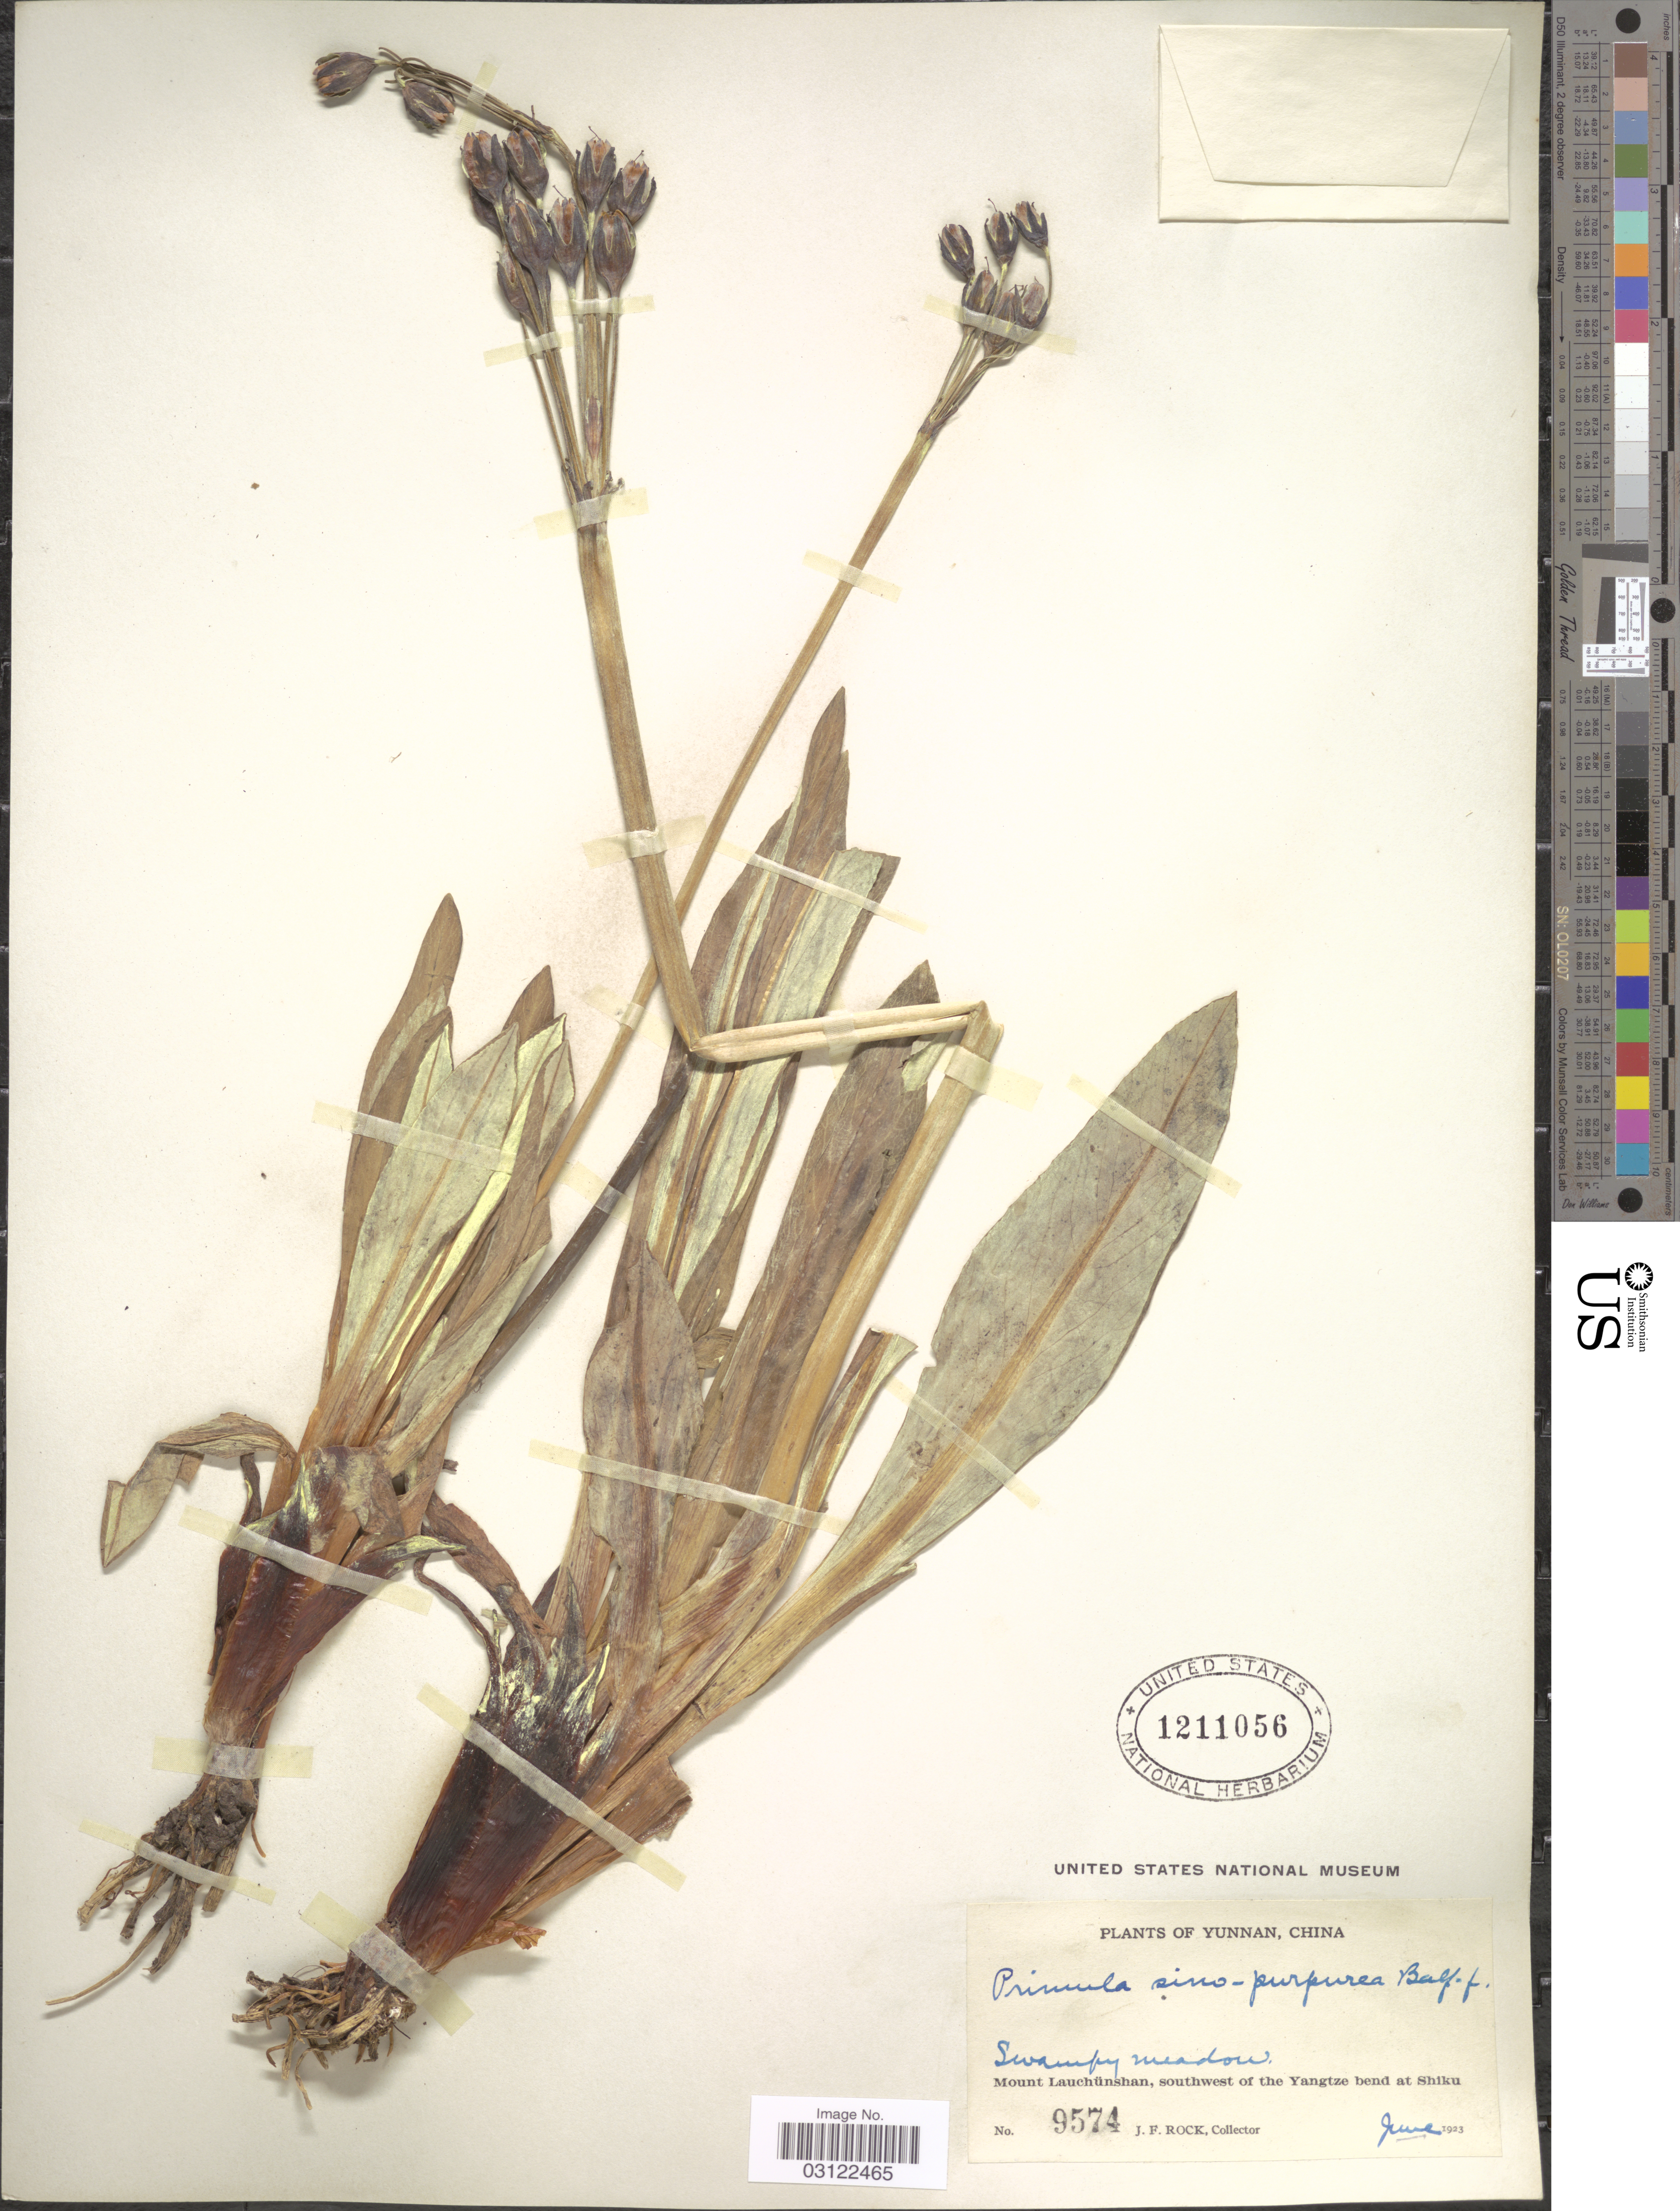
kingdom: Plantae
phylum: Tracheophyta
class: Magnoliopsida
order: Ericales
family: Primulaceae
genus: Primula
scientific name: Primula sinopurpurea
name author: Balf. f. ex Hutch.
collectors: J. Rock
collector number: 9574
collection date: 1923-06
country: China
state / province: Yunnan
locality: Mount Lauchünshan, southwest of the Yangtze bend at Shiku.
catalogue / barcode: US 1211056